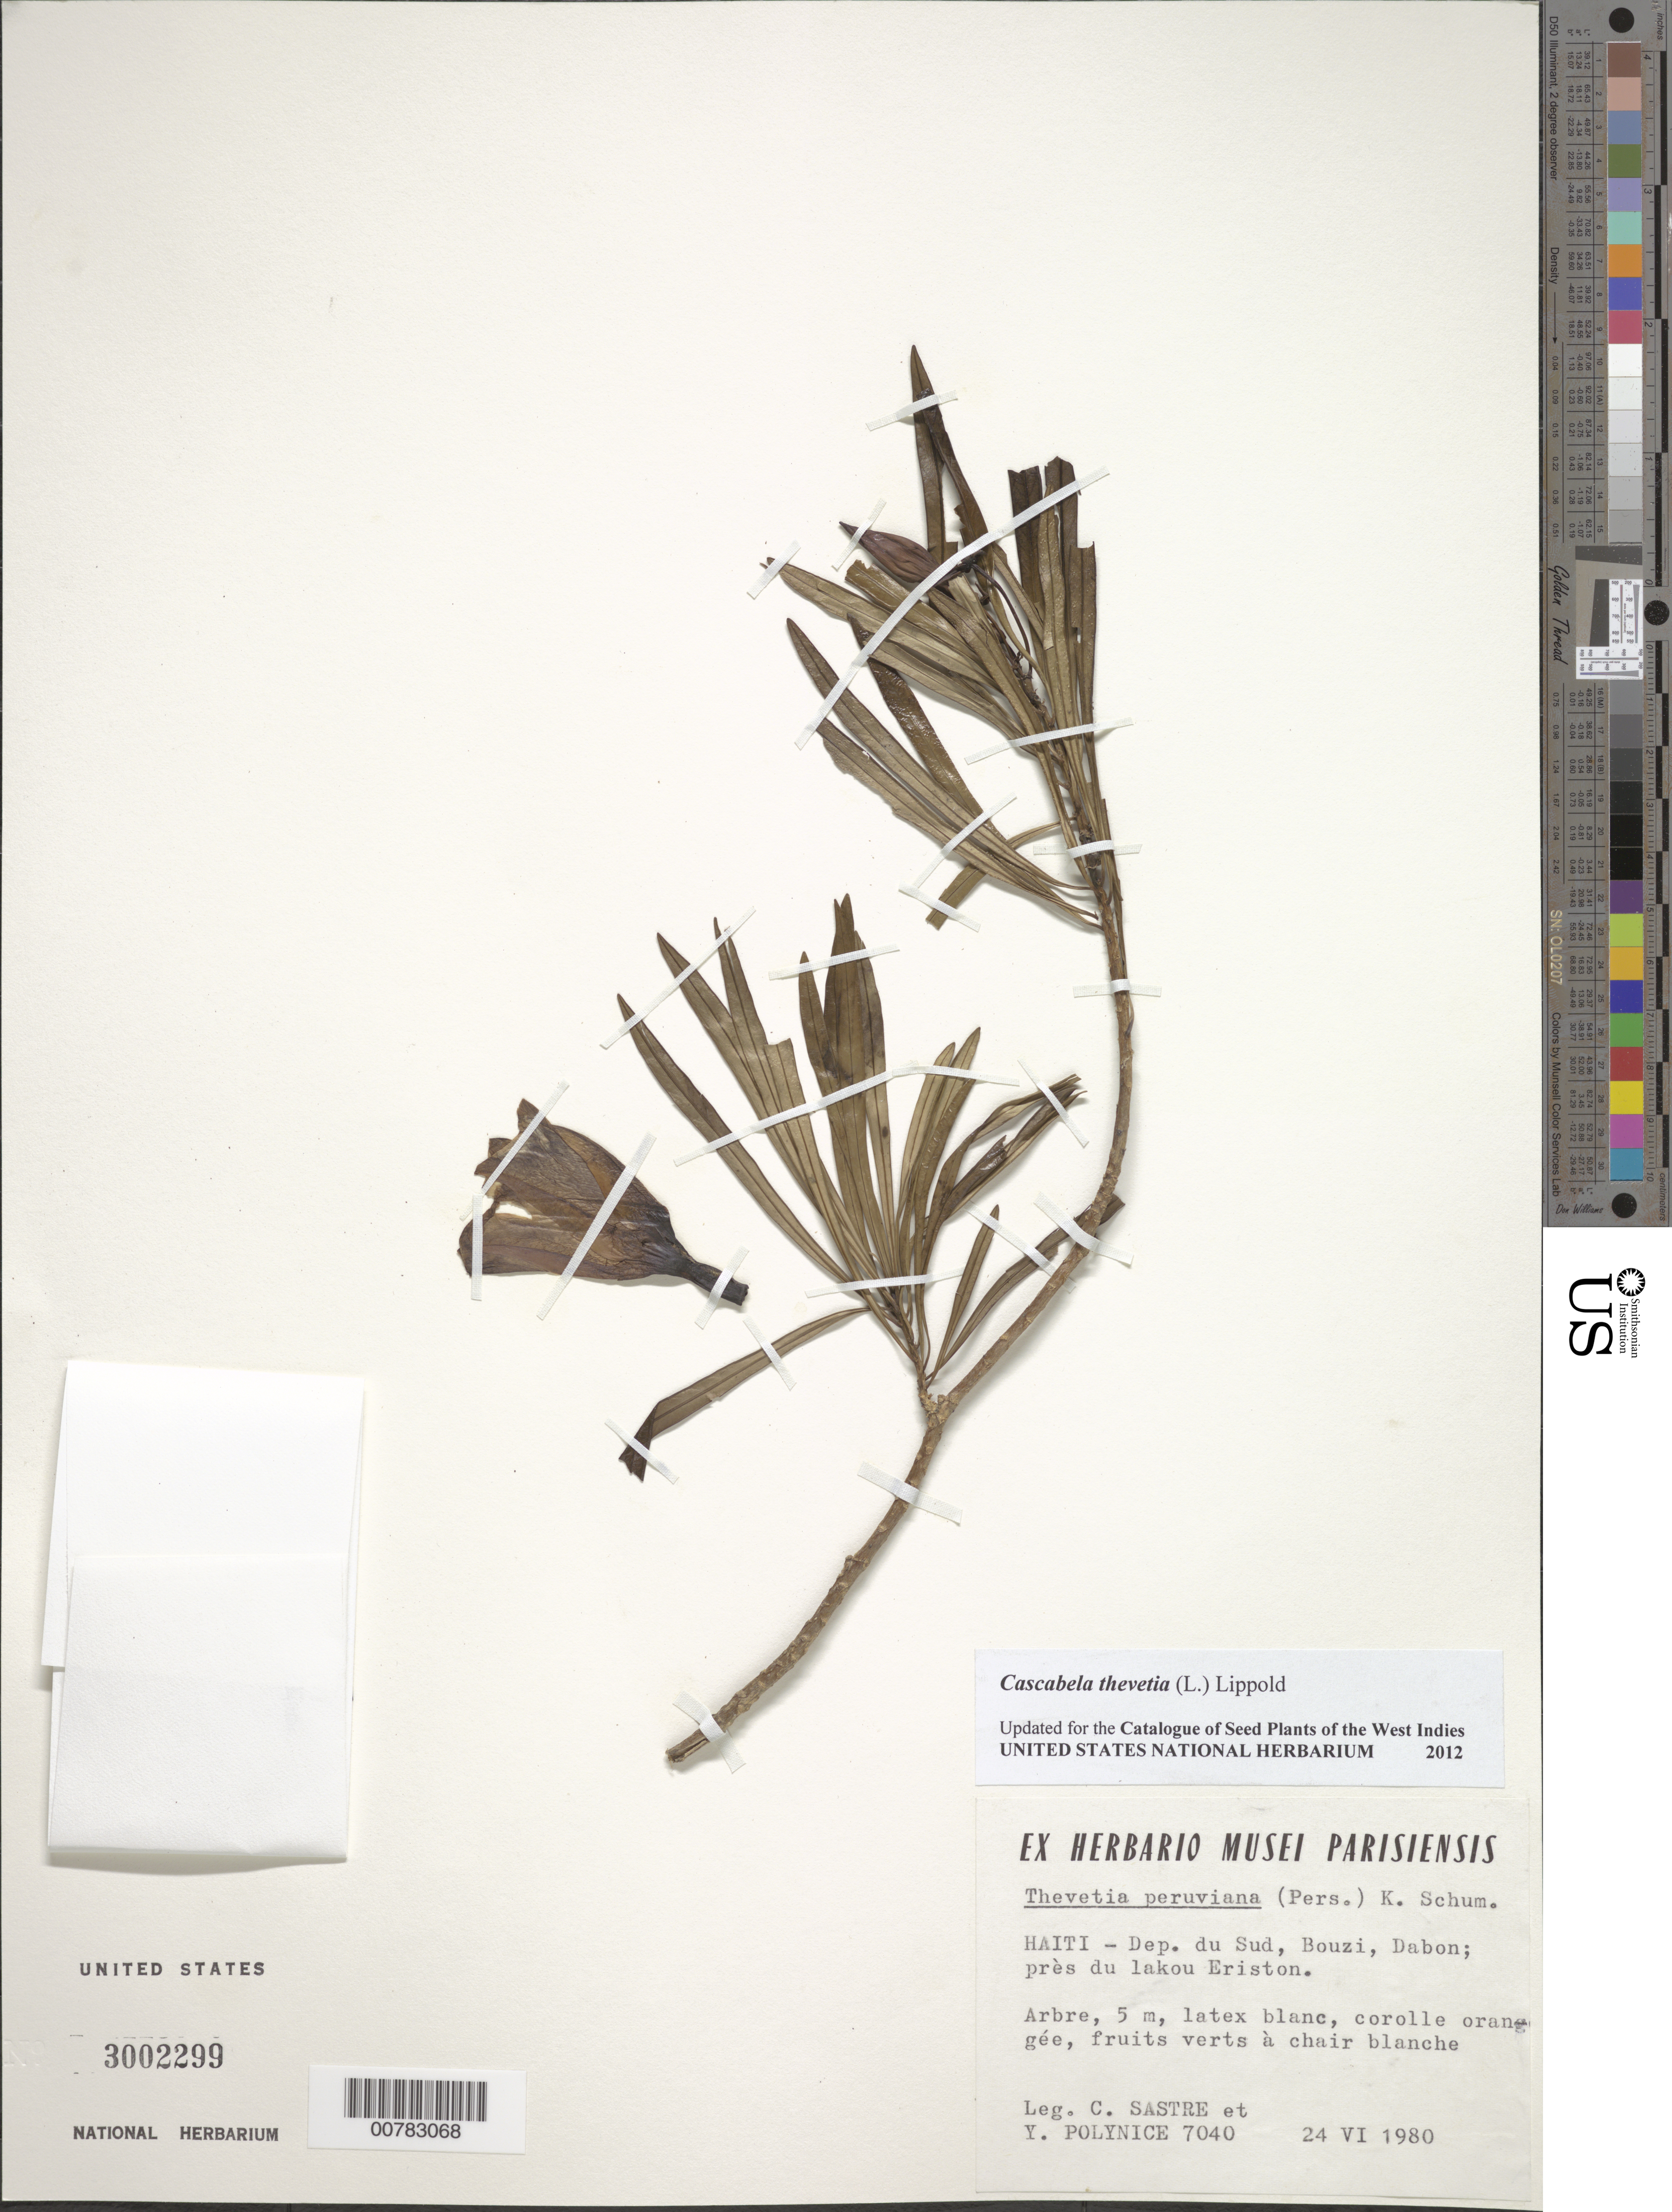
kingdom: Plantae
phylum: Tracheophyta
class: Magnoliopsida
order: Gentianales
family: Apocynaceae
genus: Cascabela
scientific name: Cascabela thevetia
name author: (L.) Lippold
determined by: Gensel, W. H.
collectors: C. H. L. Sastre & Y. Polynice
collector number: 7040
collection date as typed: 24 Jun 1980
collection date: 1980-06-24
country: Haiti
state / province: Sud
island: Hispaniola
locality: Bouzi, Dabon, près du lakou Eriston.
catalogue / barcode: US 3002299